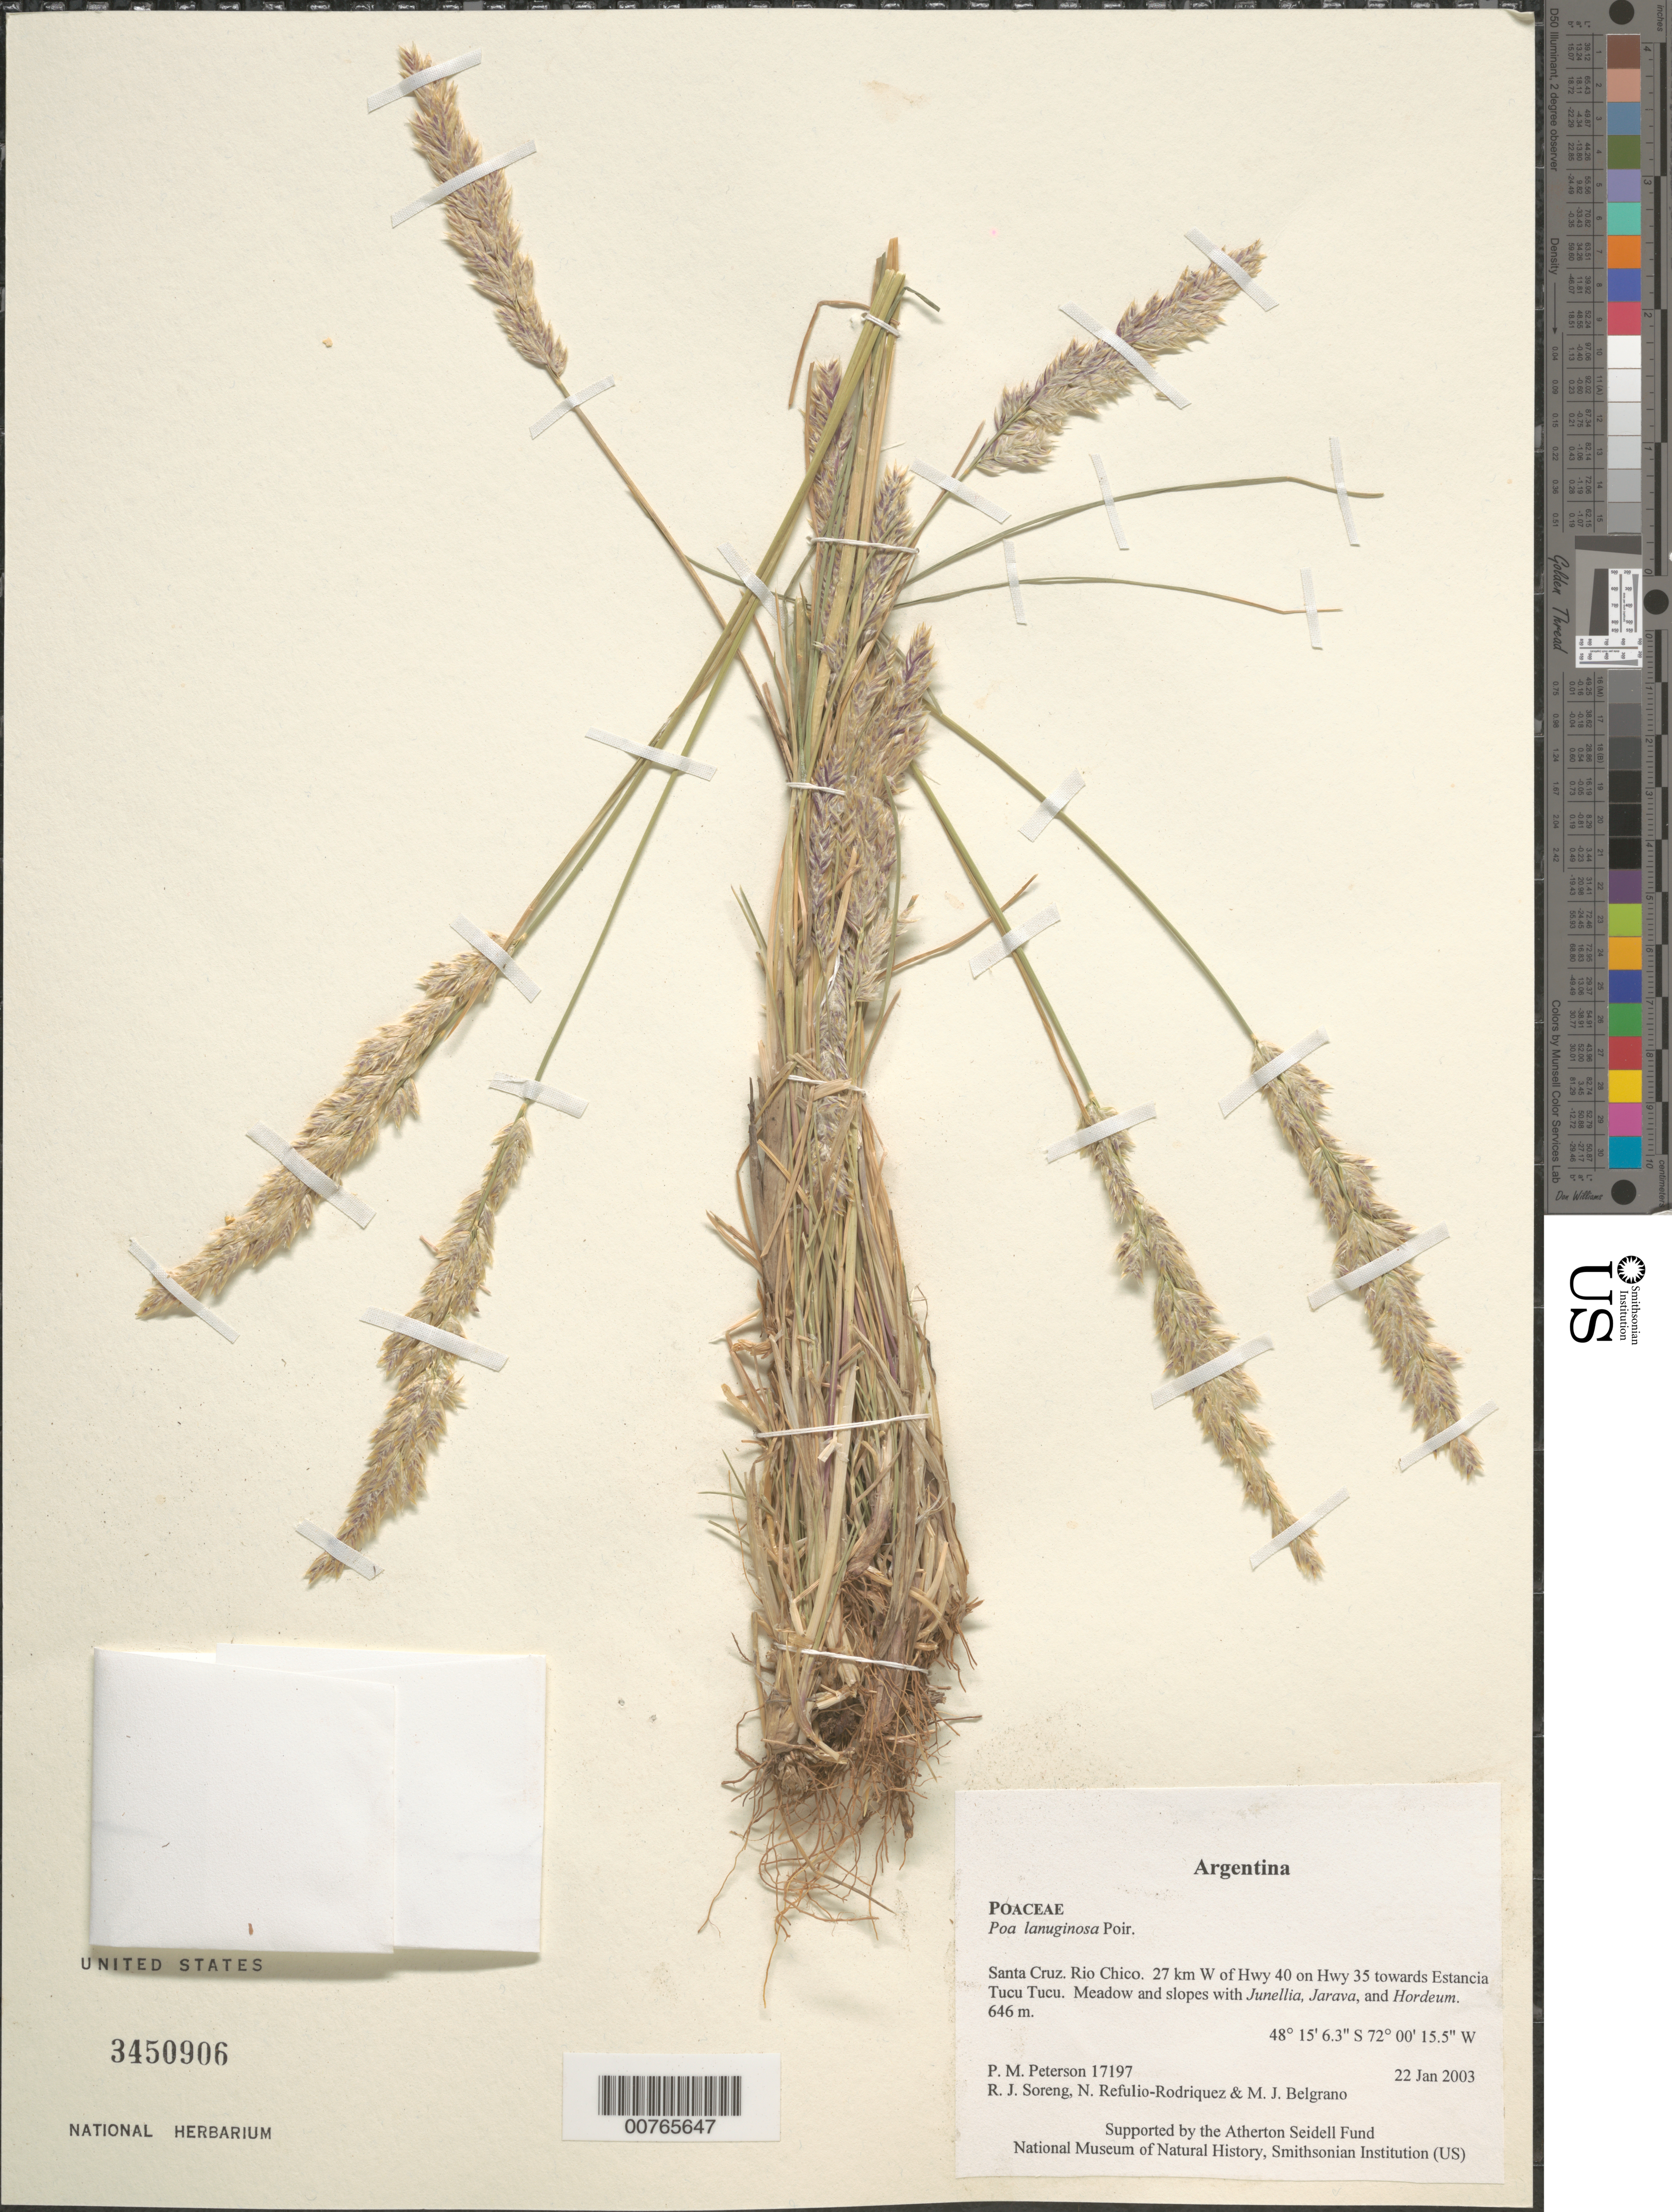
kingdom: Plantae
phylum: Tracheophyta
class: Liliopsida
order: Poales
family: Poaceae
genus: Poa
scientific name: Poa lanuginosa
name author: Poir.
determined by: Soreng, Robert J., Research Associate (BOT), Smithsonian Institution - National Museum of Natural History (UNITED STATES)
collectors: P. M. Peterson, R. J. Soreng, N. Refulio-Rodríguez & M. Belgrano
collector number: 17197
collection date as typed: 22 Jan 2003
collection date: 2003-01-22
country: Argentina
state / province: Santa Cruz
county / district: Rio Chico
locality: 27 km W of Hwy 40 on Hwy 35 towards Estancia Tucu Tucu. Meadow and slopes with Junellia, Jarava, and Hordeum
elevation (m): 646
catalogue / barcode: US 3450906